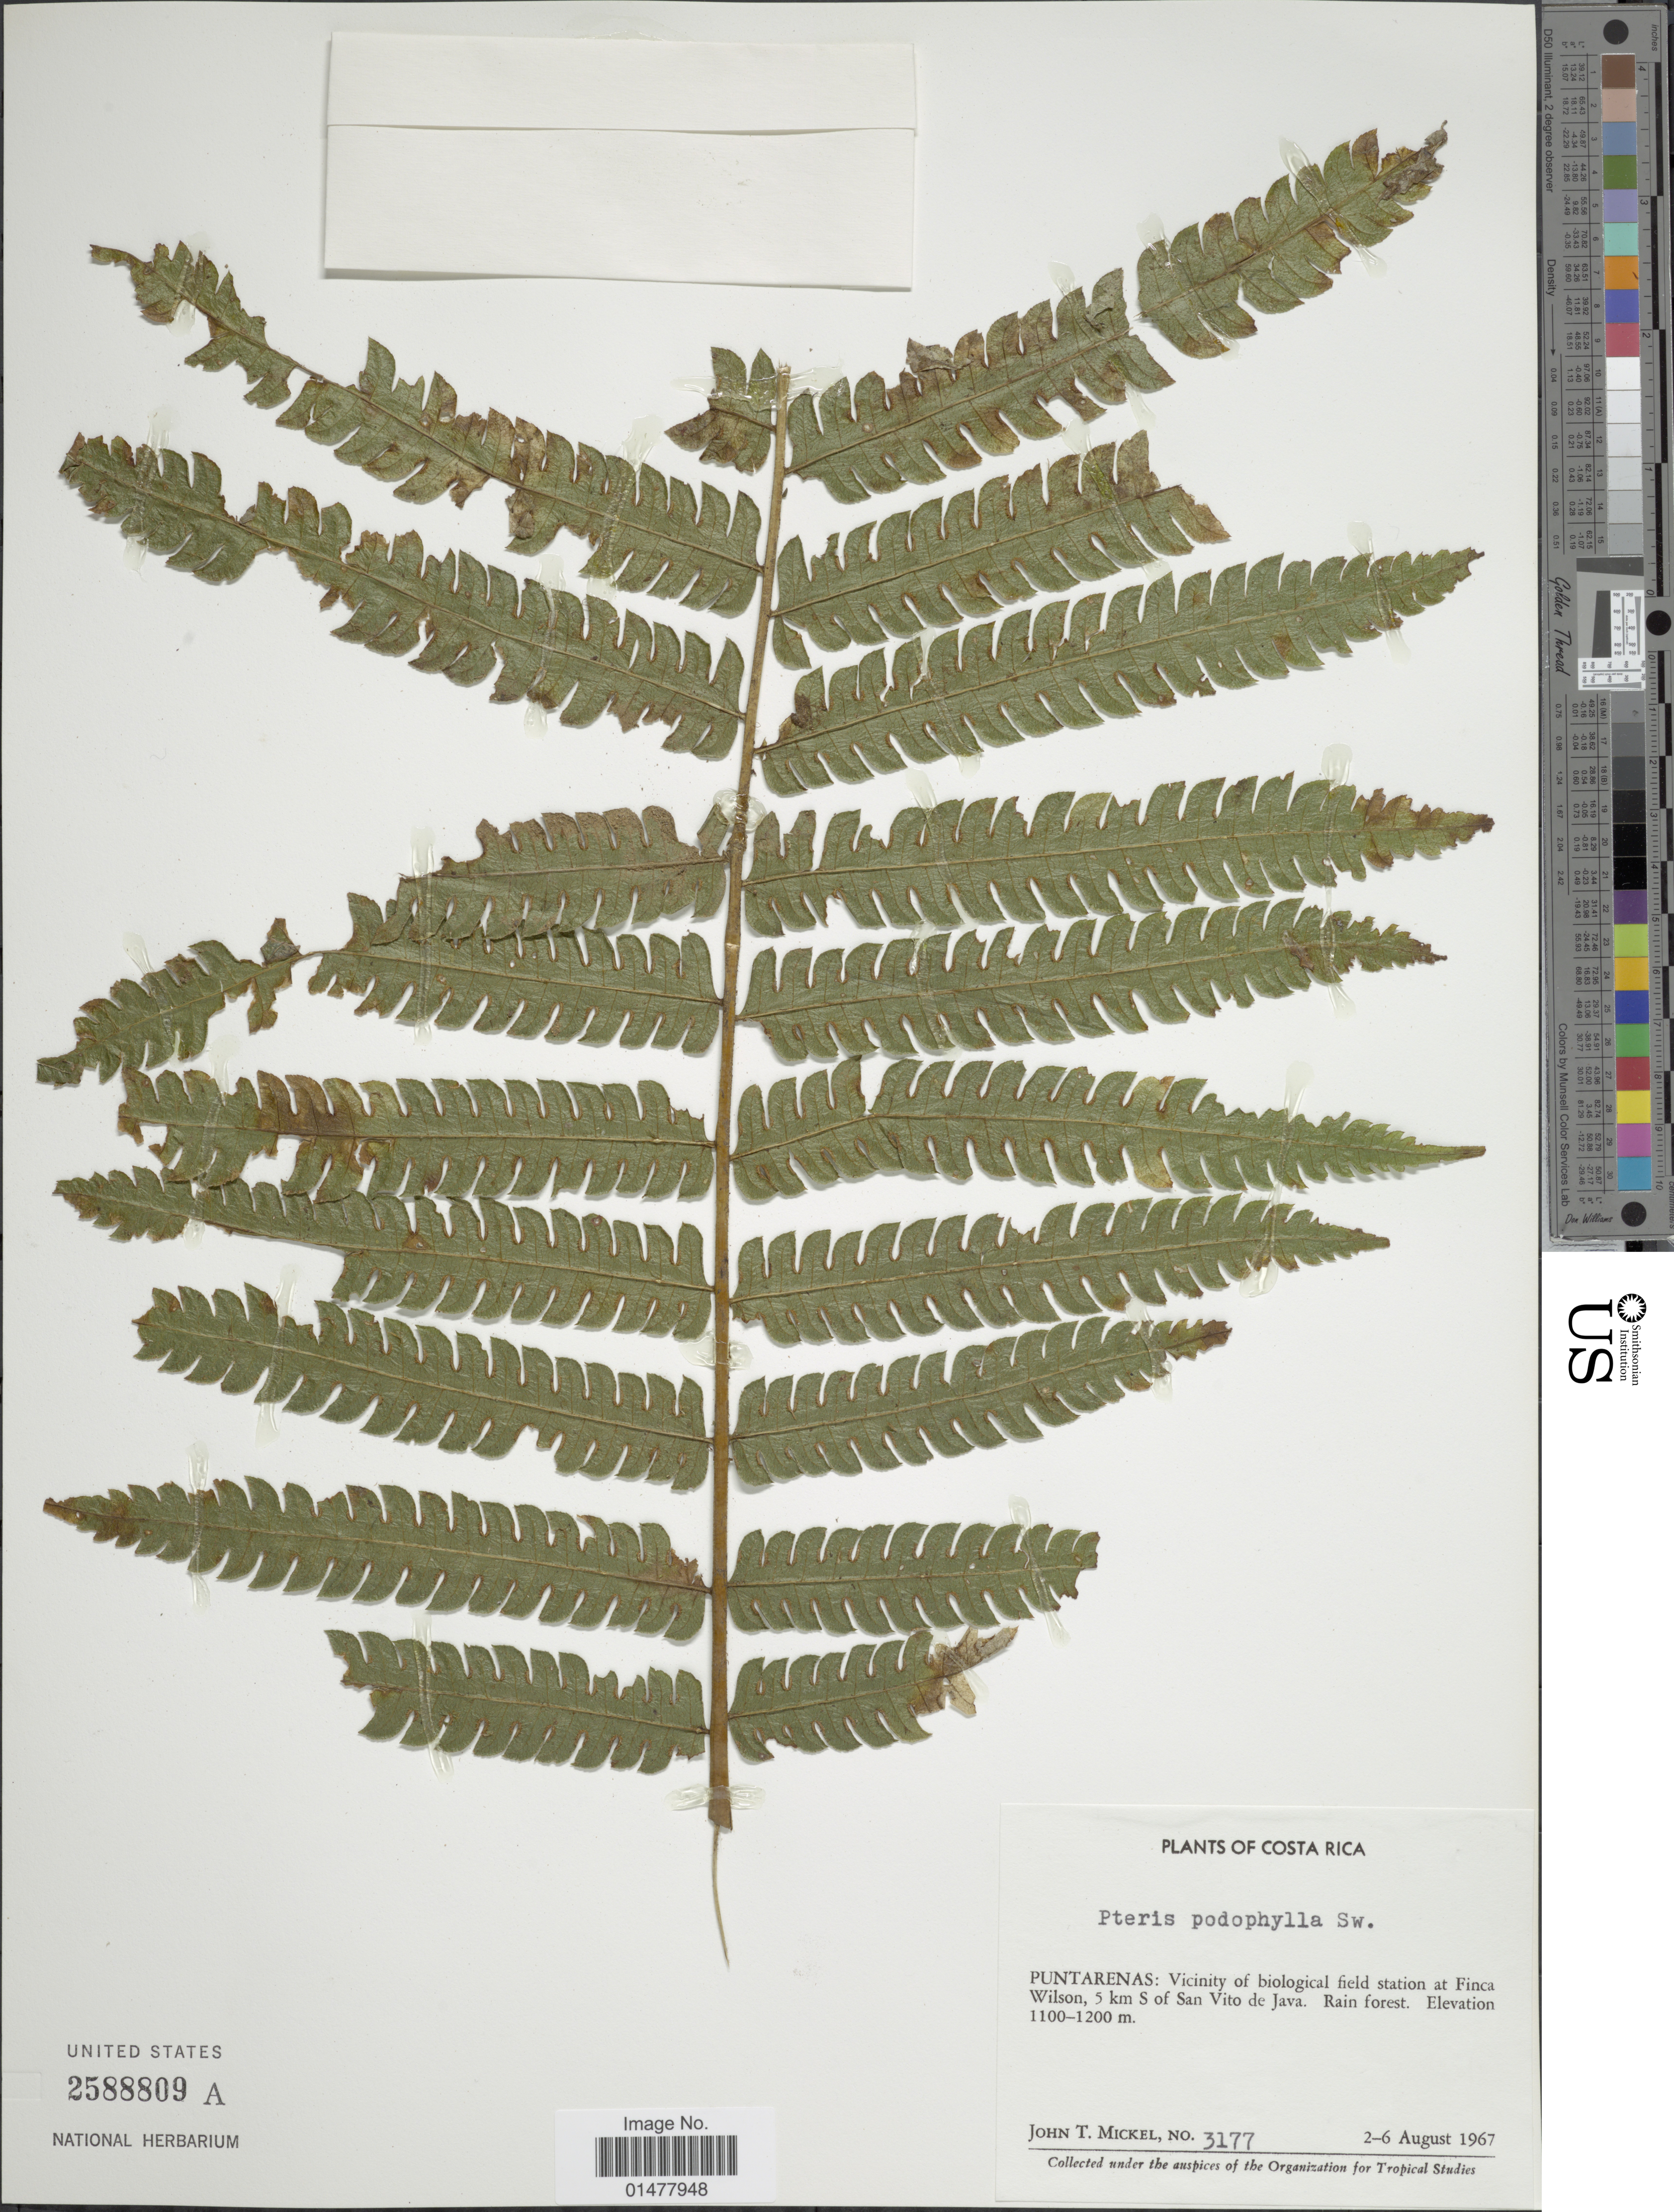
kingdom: Plantae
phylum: Tracheophyta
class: Polypodiopsida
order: Polypodiales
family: Pteridaceae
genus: Pteris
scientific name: Pteris podophylla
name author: Sw.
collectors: J. T. Mickel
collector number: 3177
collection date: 1967-08-02/1967-08-06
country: Costa Rica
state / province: Puntarenas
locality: Puntarenas: vicinity of biological field station at Finca Wilson, 5km S of San Vito de Java, rain forest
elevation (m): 1100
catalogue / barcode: US 2588809A